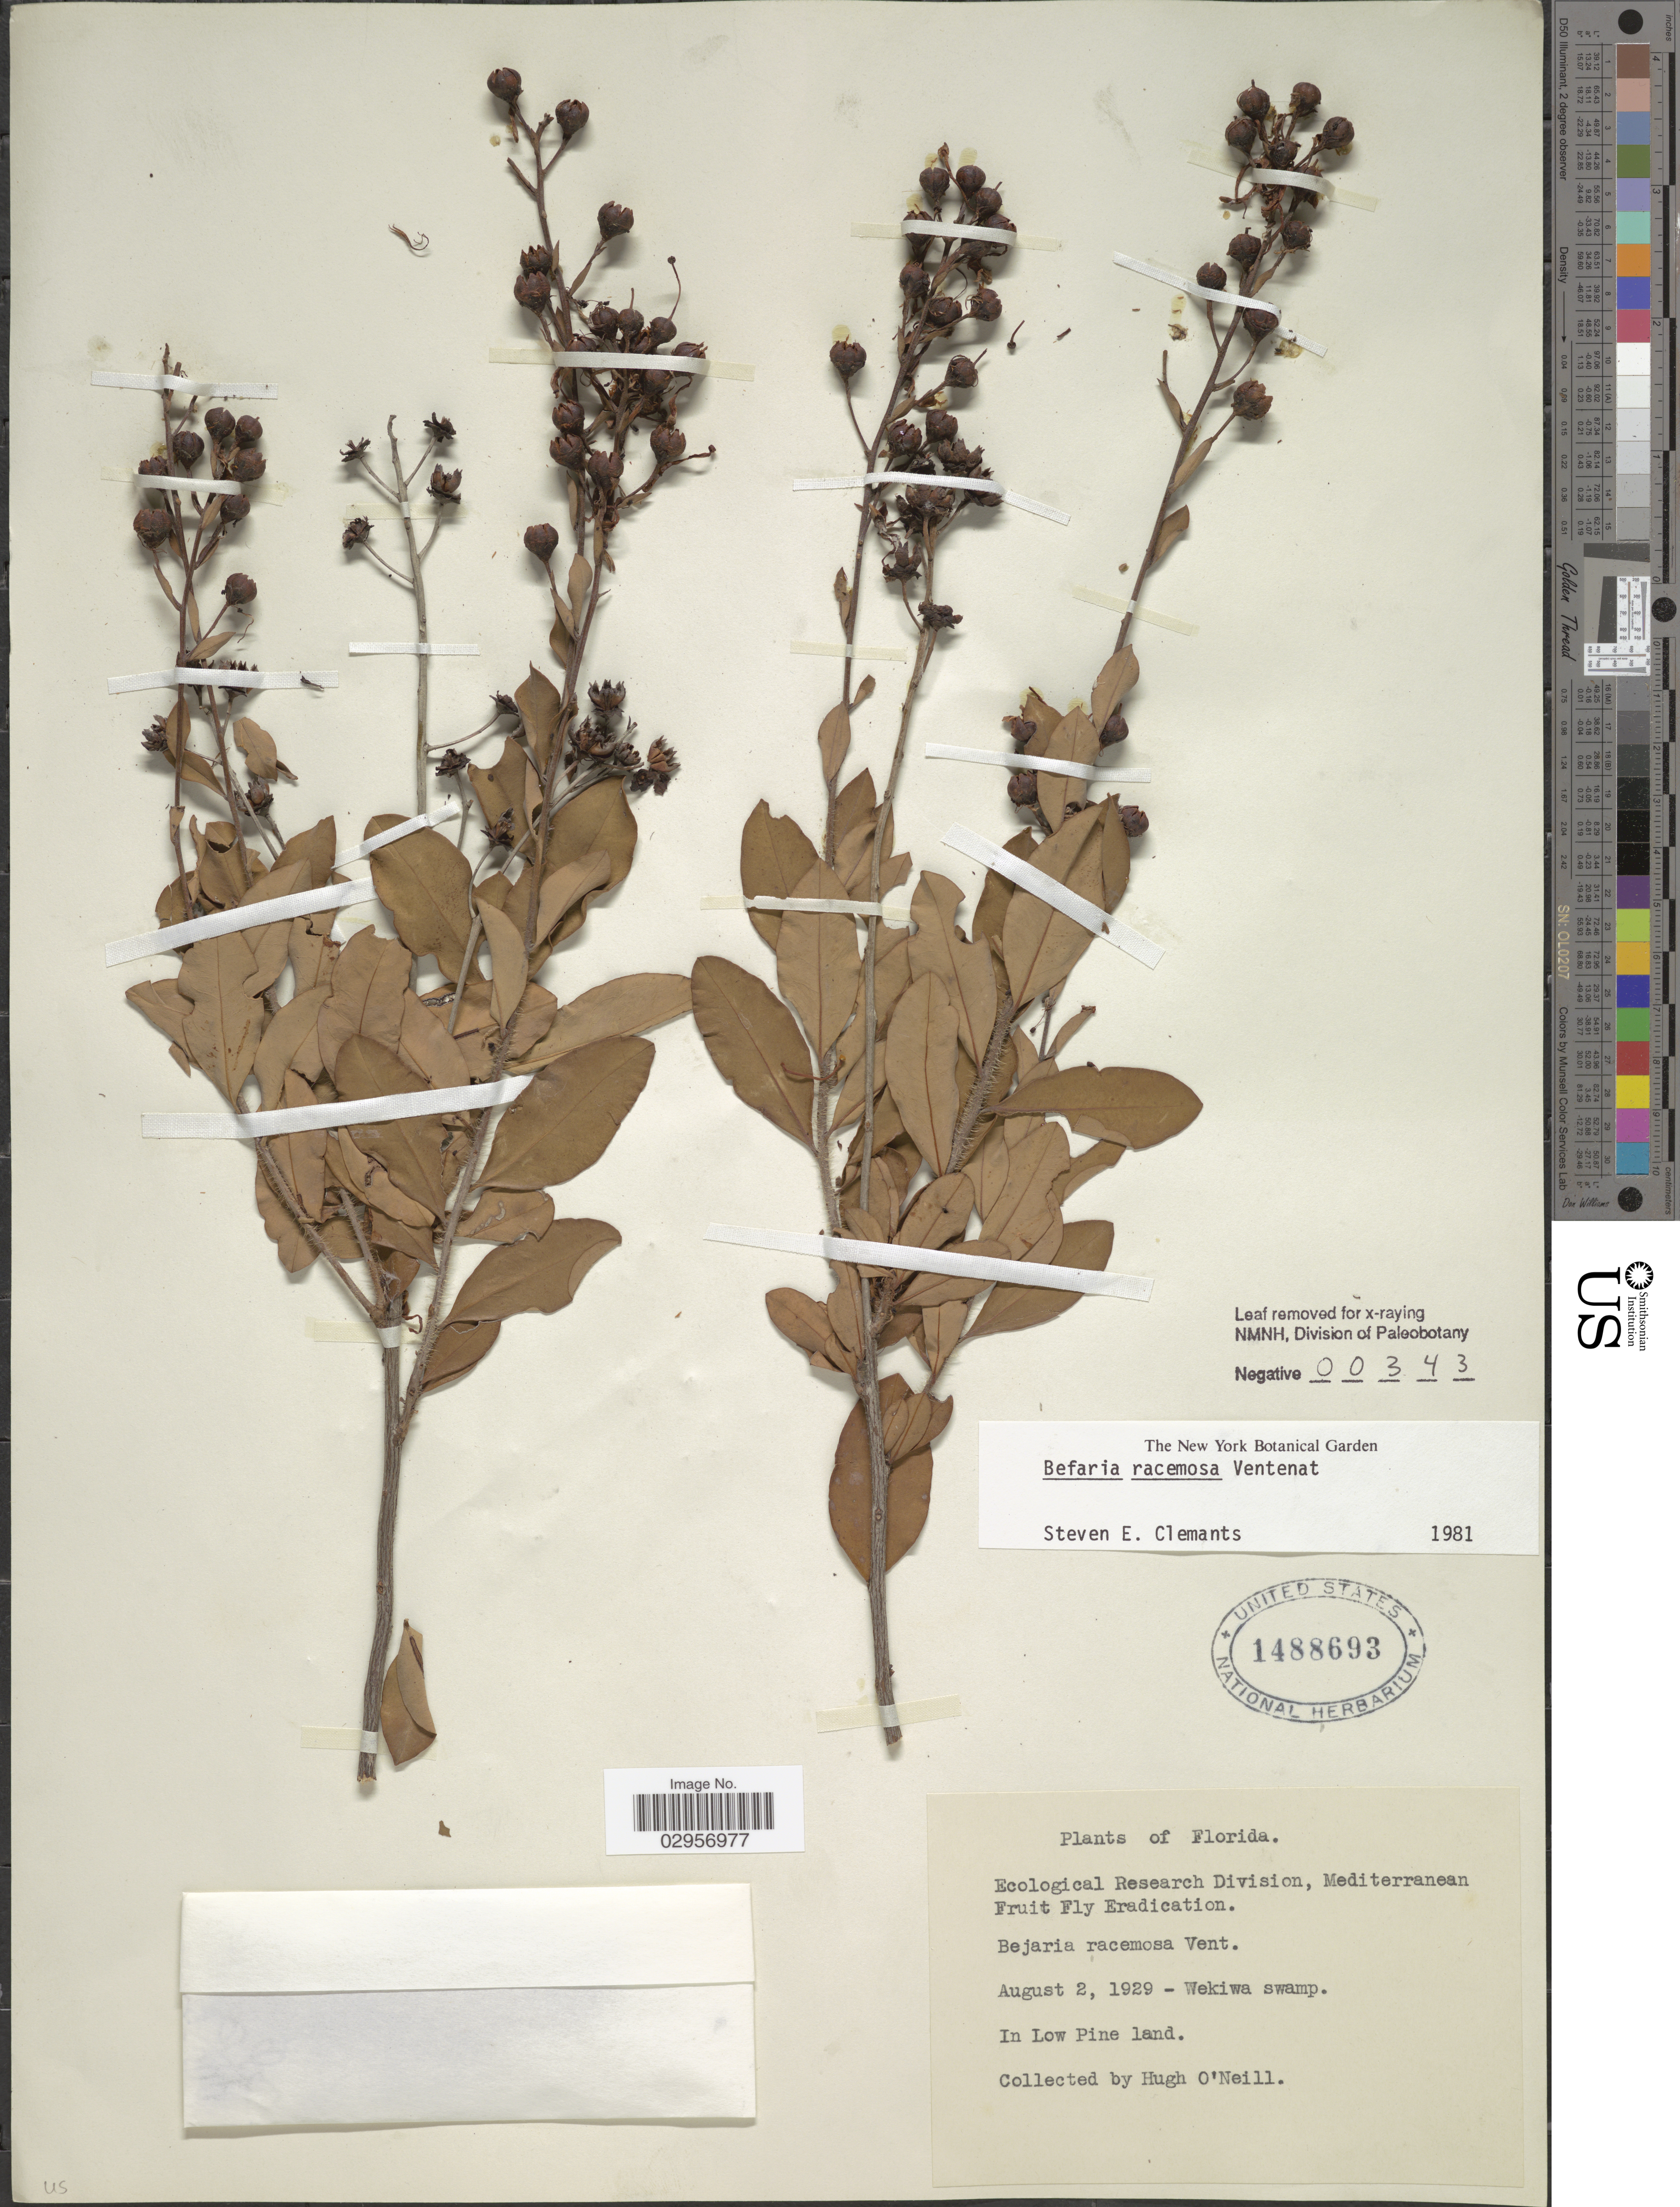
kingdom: Plantae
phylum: Tracheophyta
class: Magnoliopsida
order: Ericales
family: Ericaceae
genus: Bejaria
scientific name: Bejaria racemosa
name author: Vent.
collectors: H. O'Neill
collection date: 1929-08-02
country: United States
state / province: Florida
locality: Wekiwa swamp, In Low Pine Land.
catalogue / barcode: US 1488693